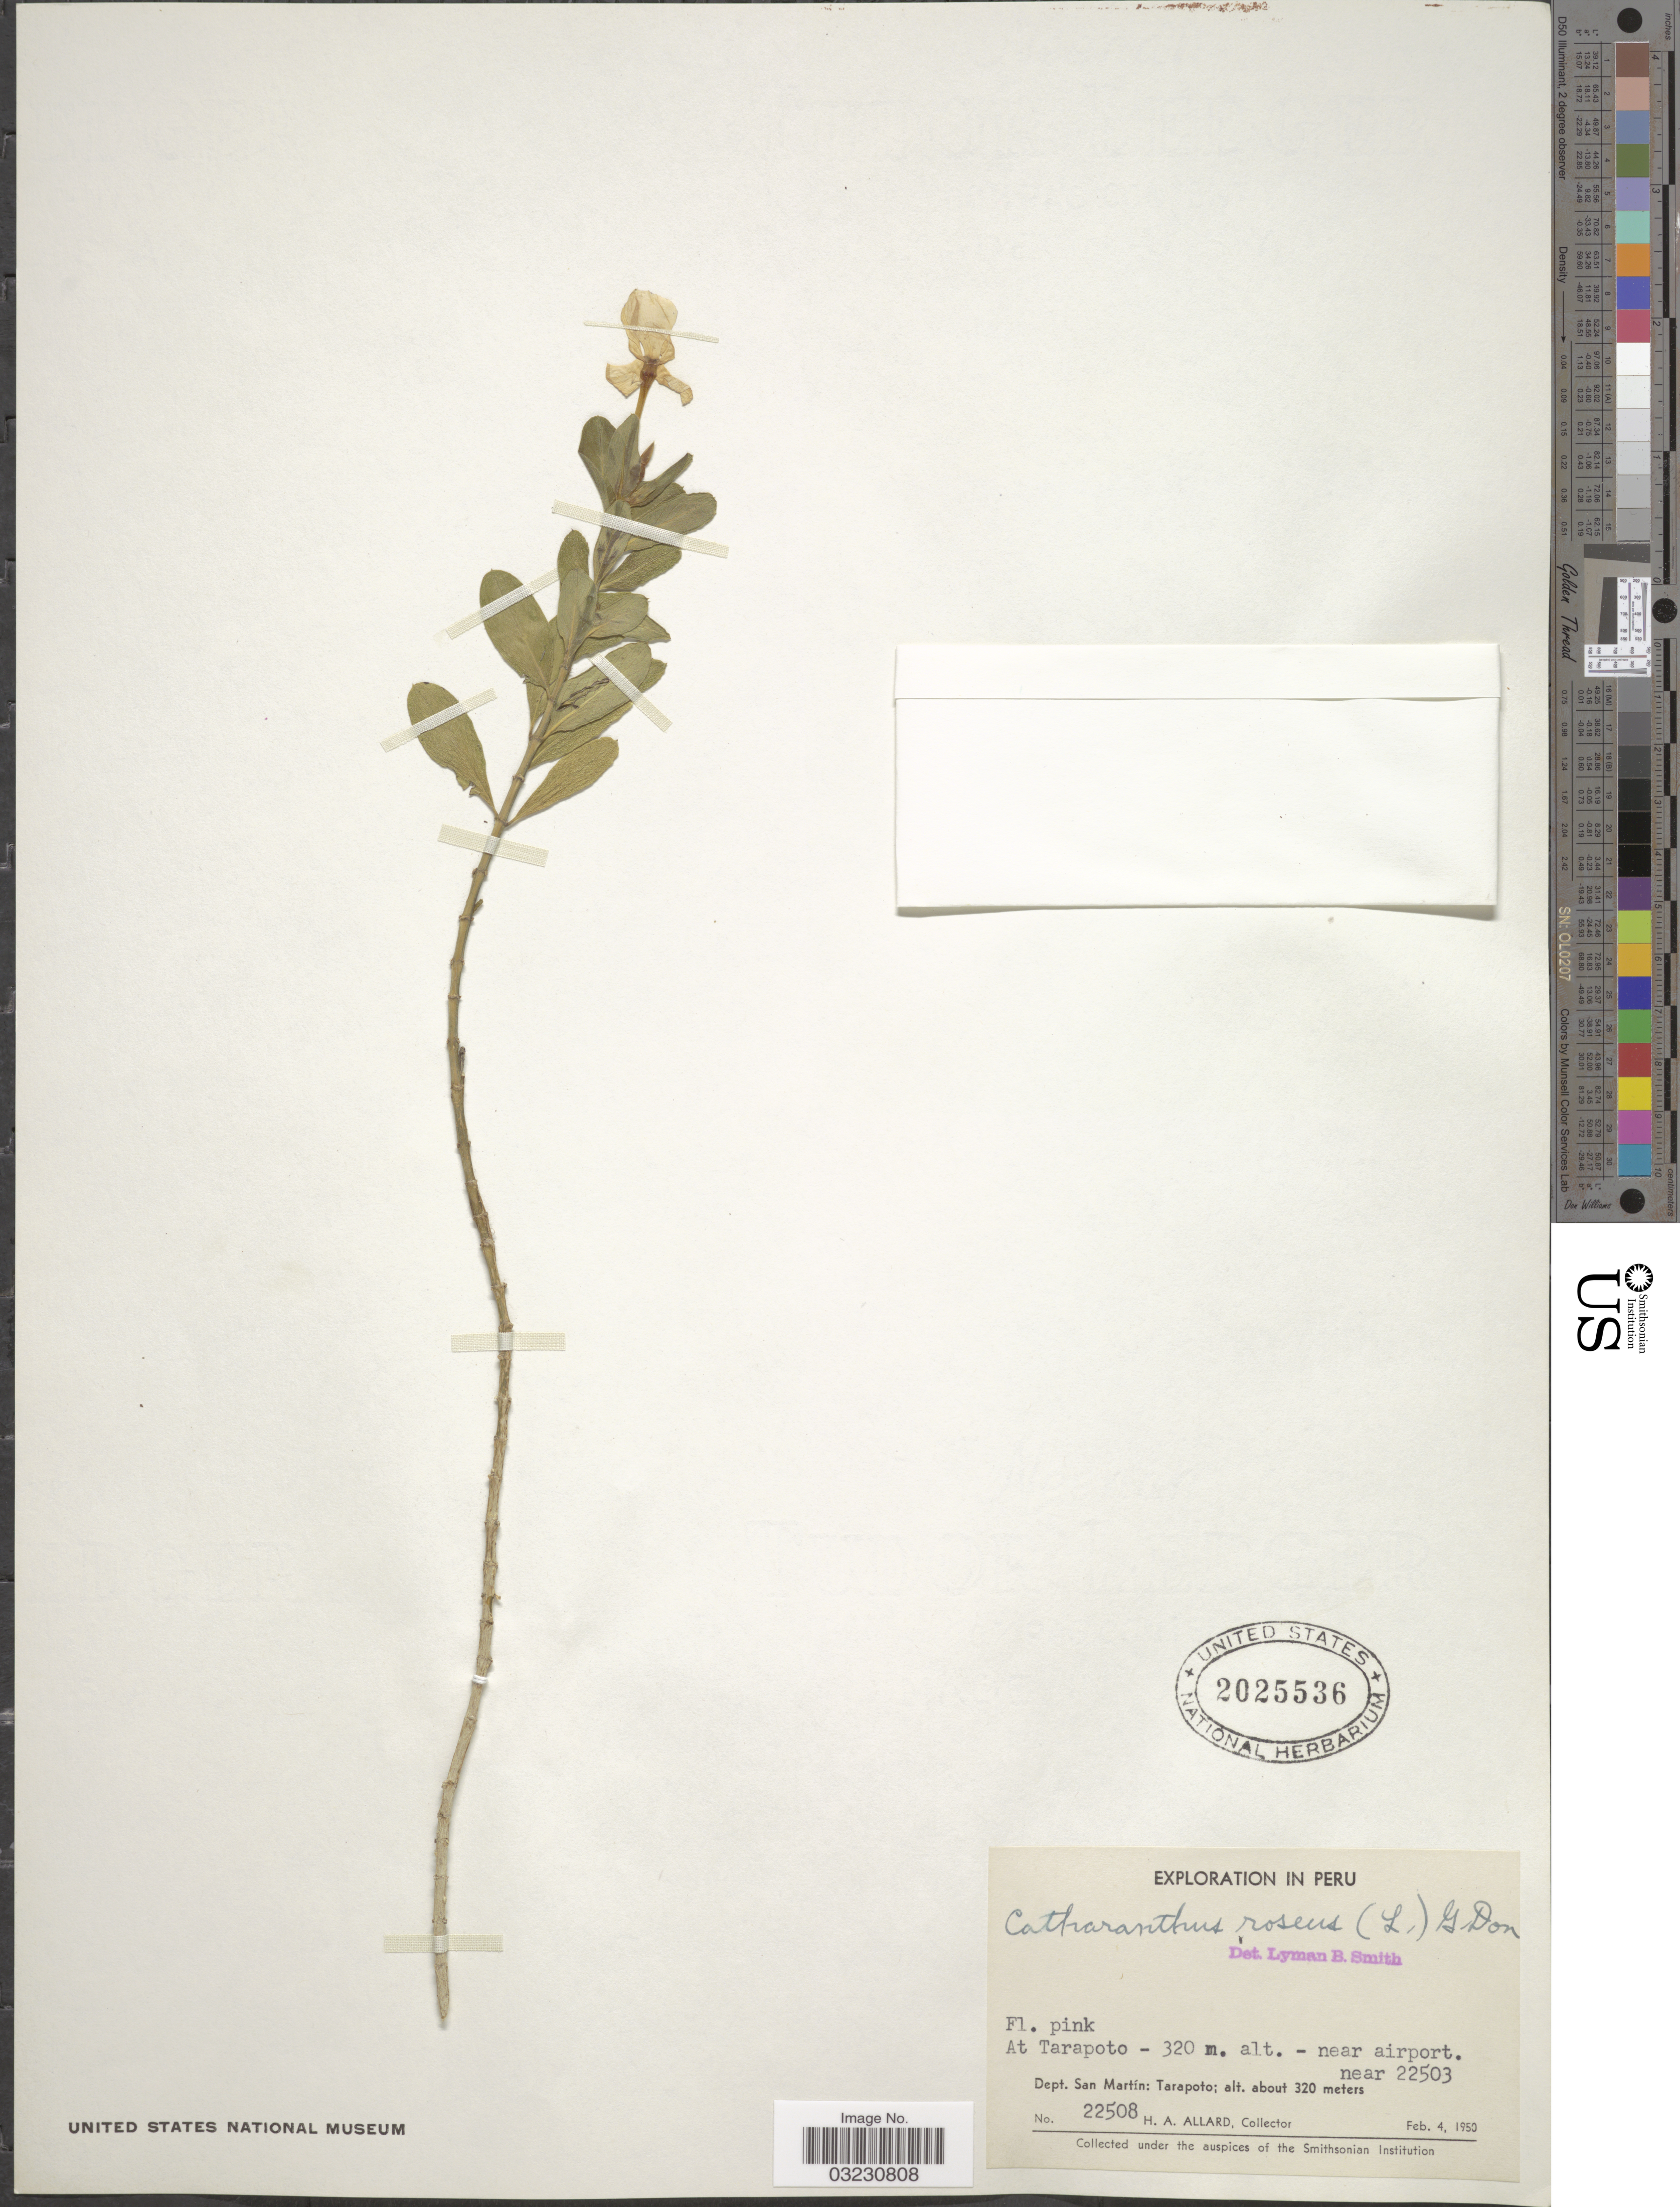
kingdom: Plantae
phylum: Tracheophyta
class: Magnoliopsida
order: Gentianales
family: Apocynaceae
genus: Catharanthus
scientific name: Catharanthus roseus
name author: (L.) G. Don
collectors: H. A. Allard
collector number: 22508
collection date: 1950-02-04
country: Peru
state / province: San Martín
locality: At Tarapoto - near airport near 22503, Dept. San Martín: Tarapoto.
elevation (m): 320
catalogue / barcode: US 2025536